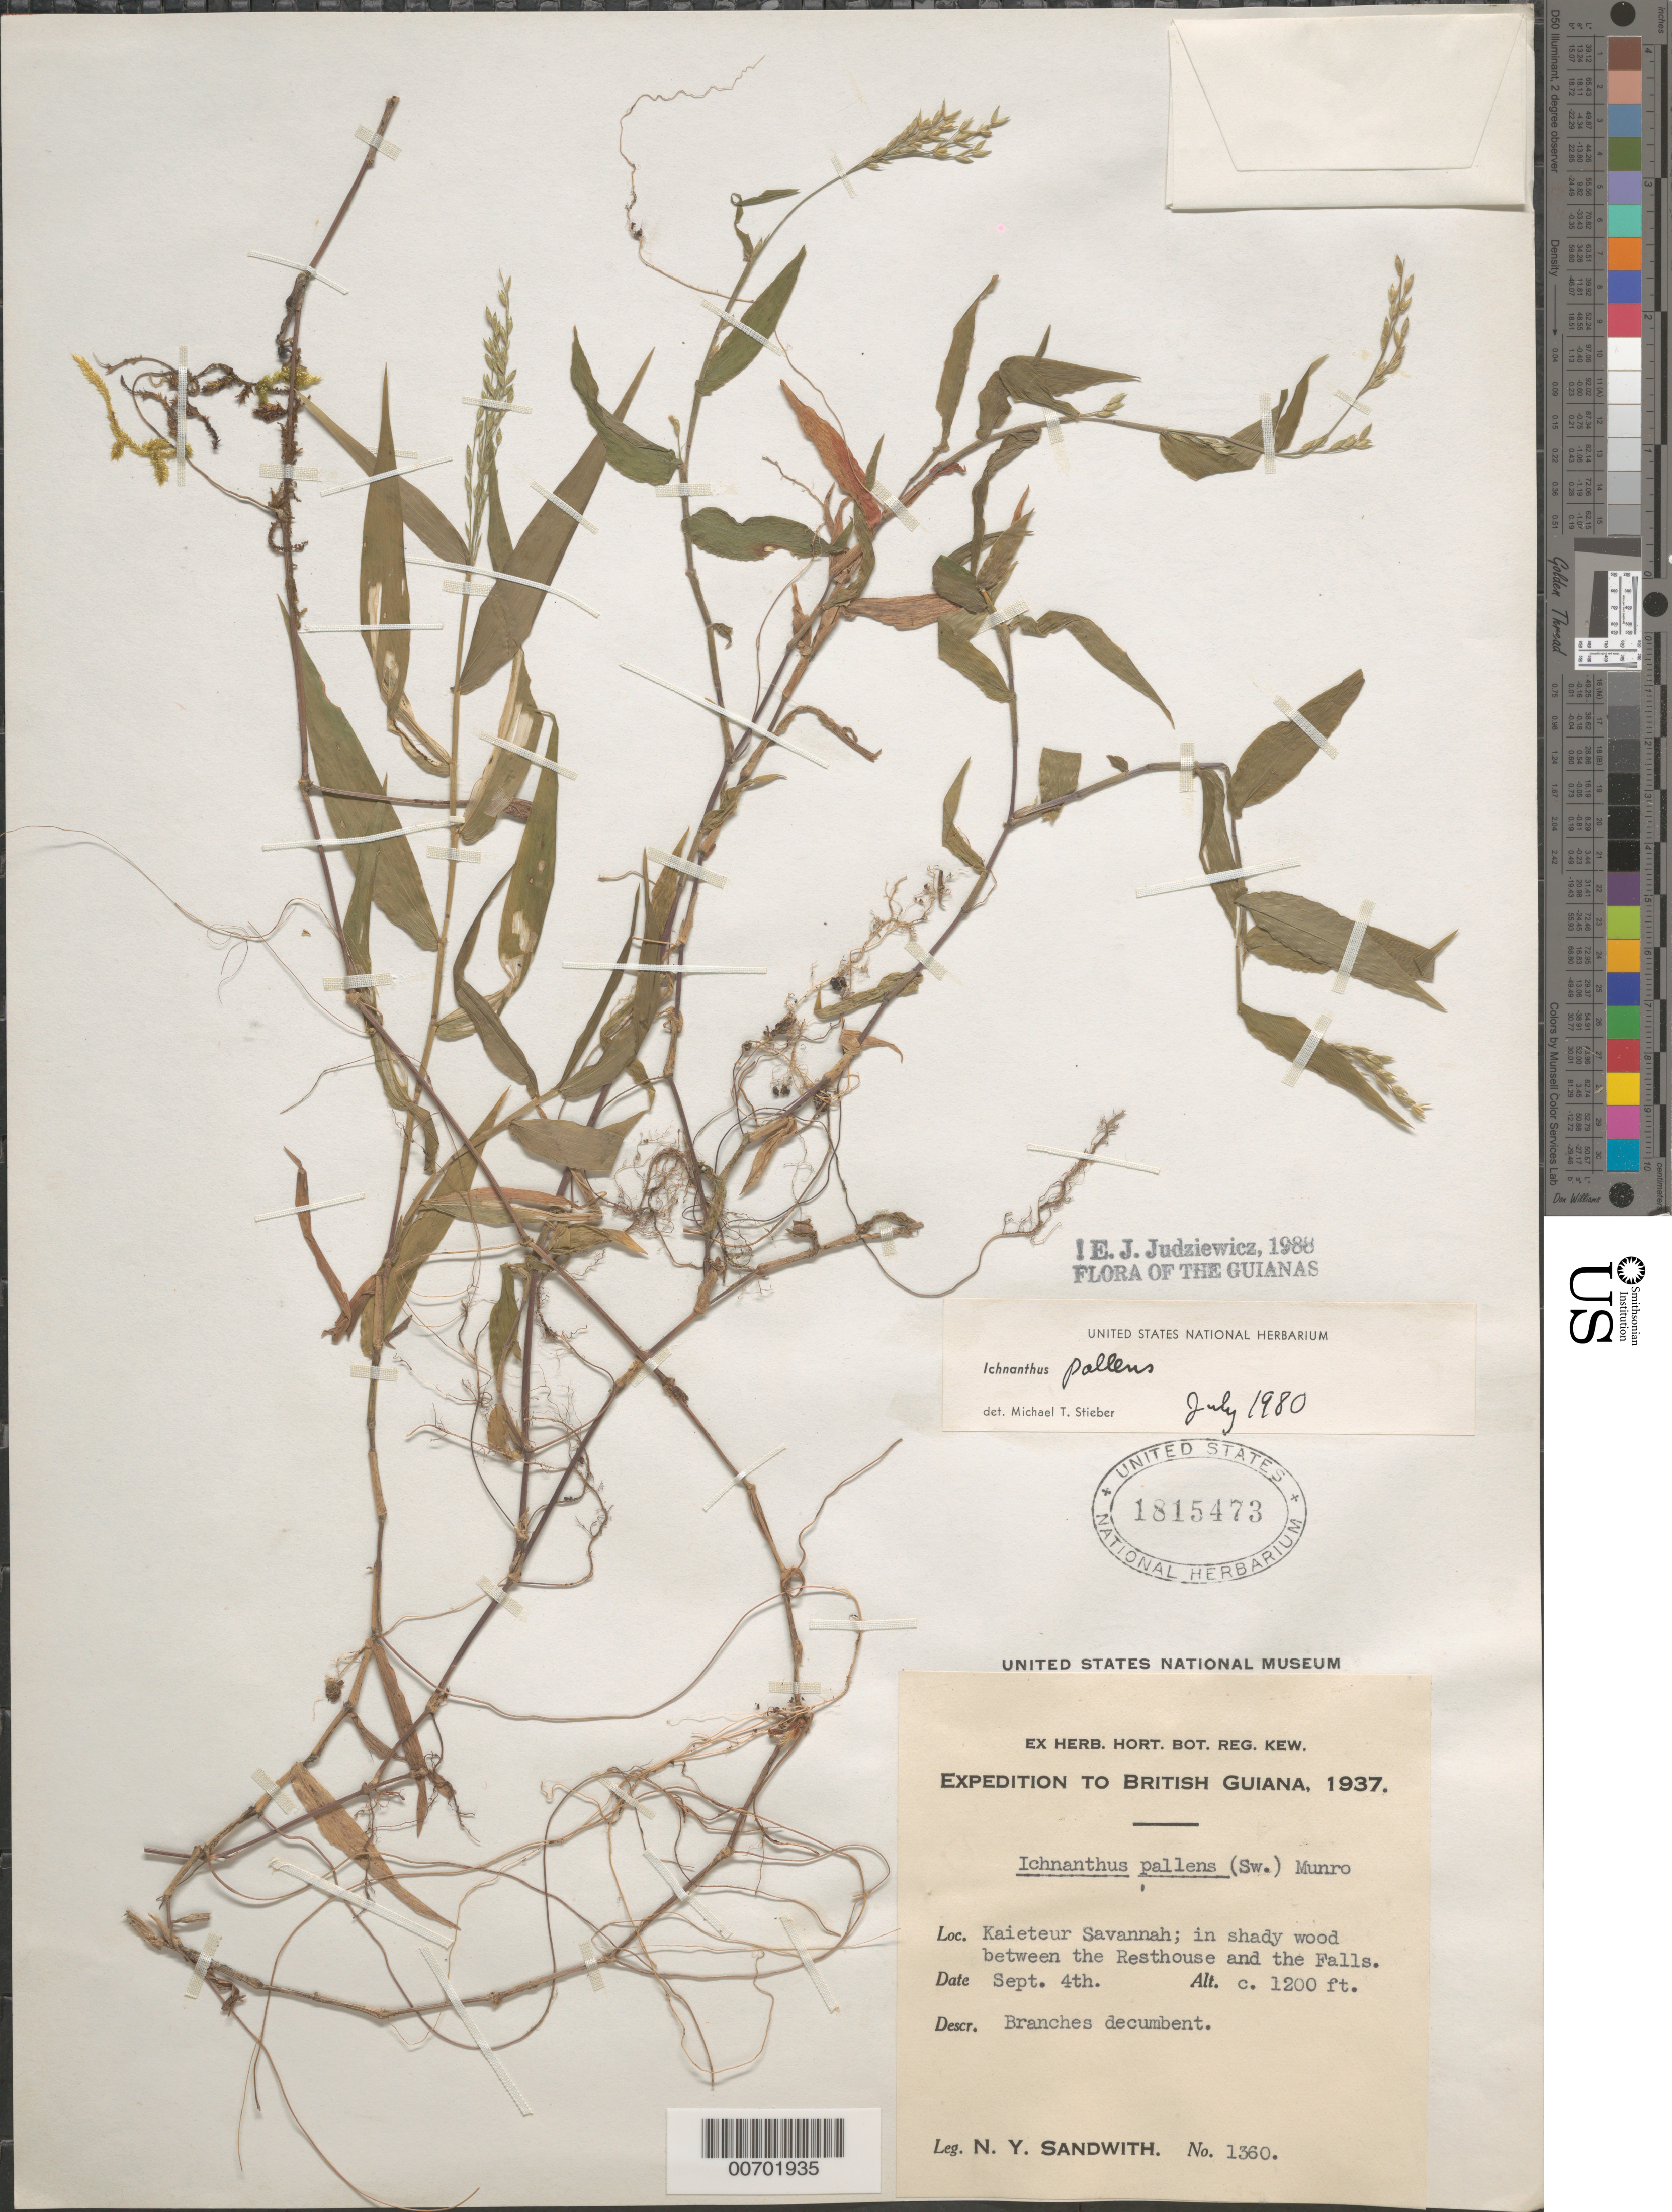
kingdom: Plantae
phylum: Tracheophyta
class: Liliopsida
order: Poales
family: Poaceae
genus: Ichnanthus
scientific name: Ichnanthus pallens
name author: (Sw.) Munro ex Benth.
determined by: Judziewicz, E. J.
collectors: N. Y. Sandwith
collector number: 1360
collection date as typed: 4-Sep-37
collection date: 1937-09-04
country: Guyana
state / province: Potaro-Siparuni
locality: Kaieteur Savanna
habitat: Shade in wood between the Resthouse and the falls.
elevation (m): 366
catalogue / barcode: US 1815473